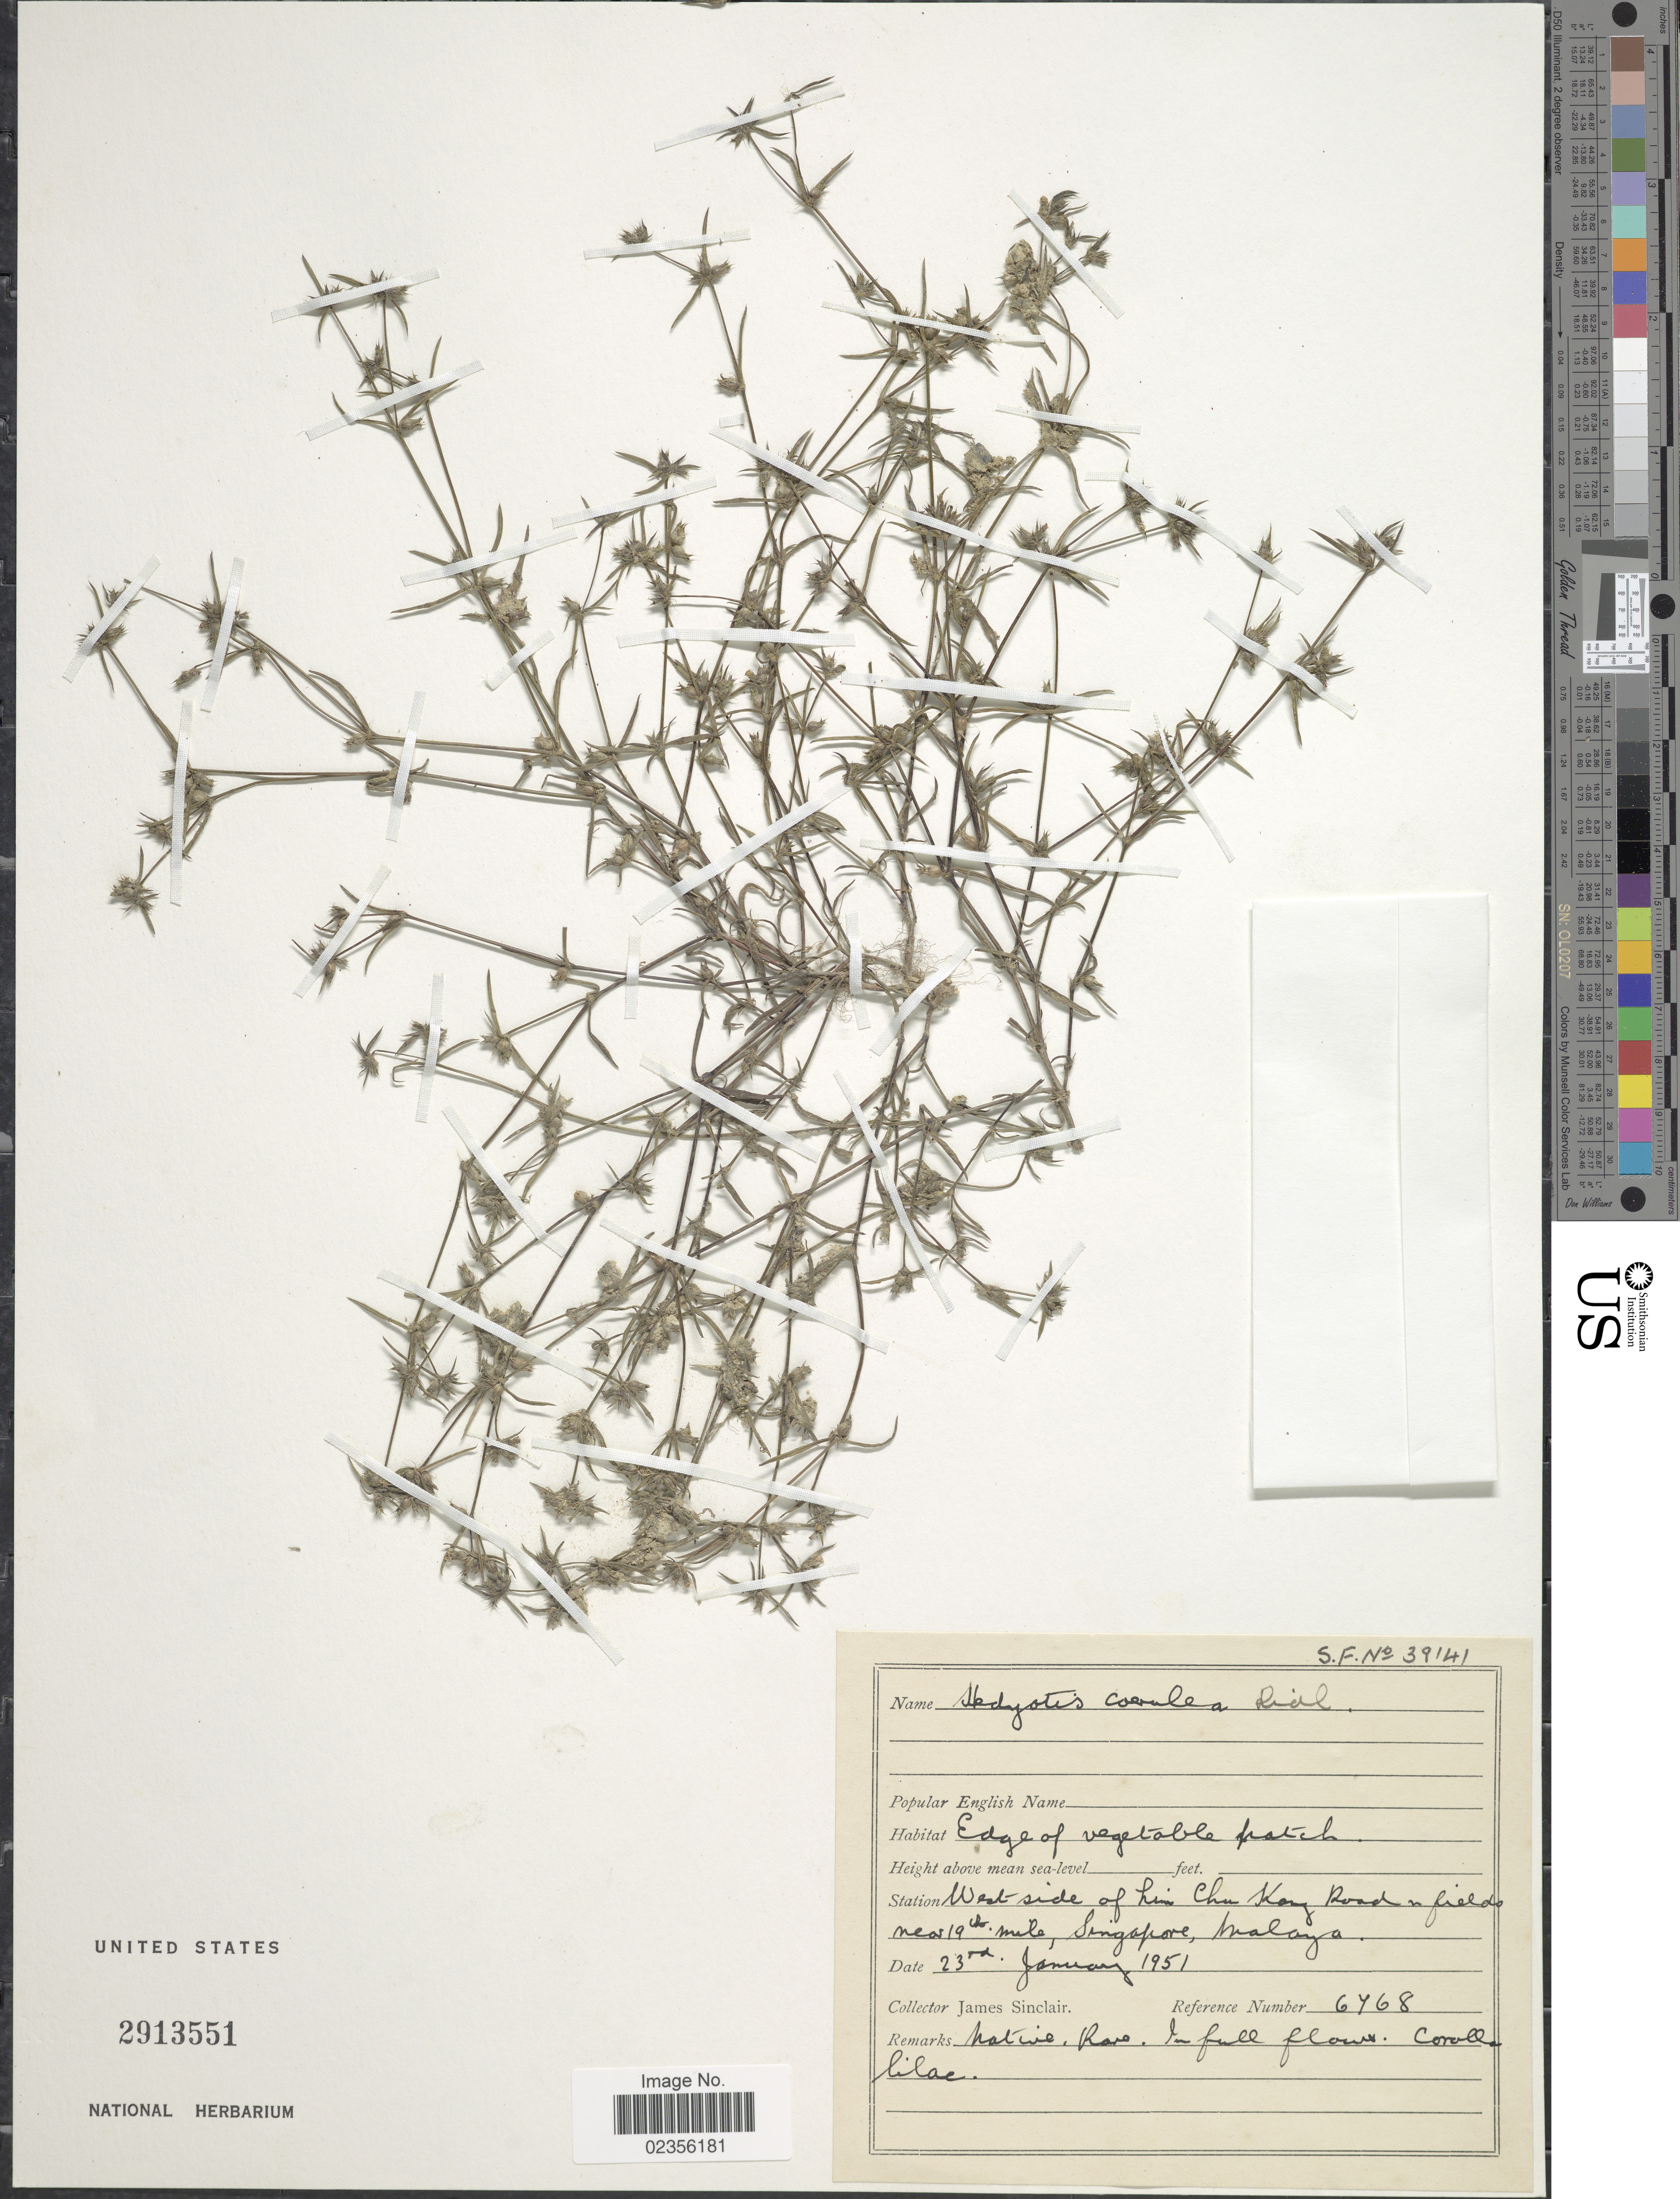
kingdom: Plantae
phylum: Tracheophyta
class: Magnoliopsida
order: Gentianales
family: Rubiaceae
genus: Hedyotis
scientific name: Hedyotis cyanantha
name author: Kurz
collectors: J. Sinclair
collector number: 6768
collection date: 1951-01-23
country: Singapore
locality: West side of Lim Chu Kang Road in fields near 19th mile, Malaya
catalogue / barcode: US 2913551